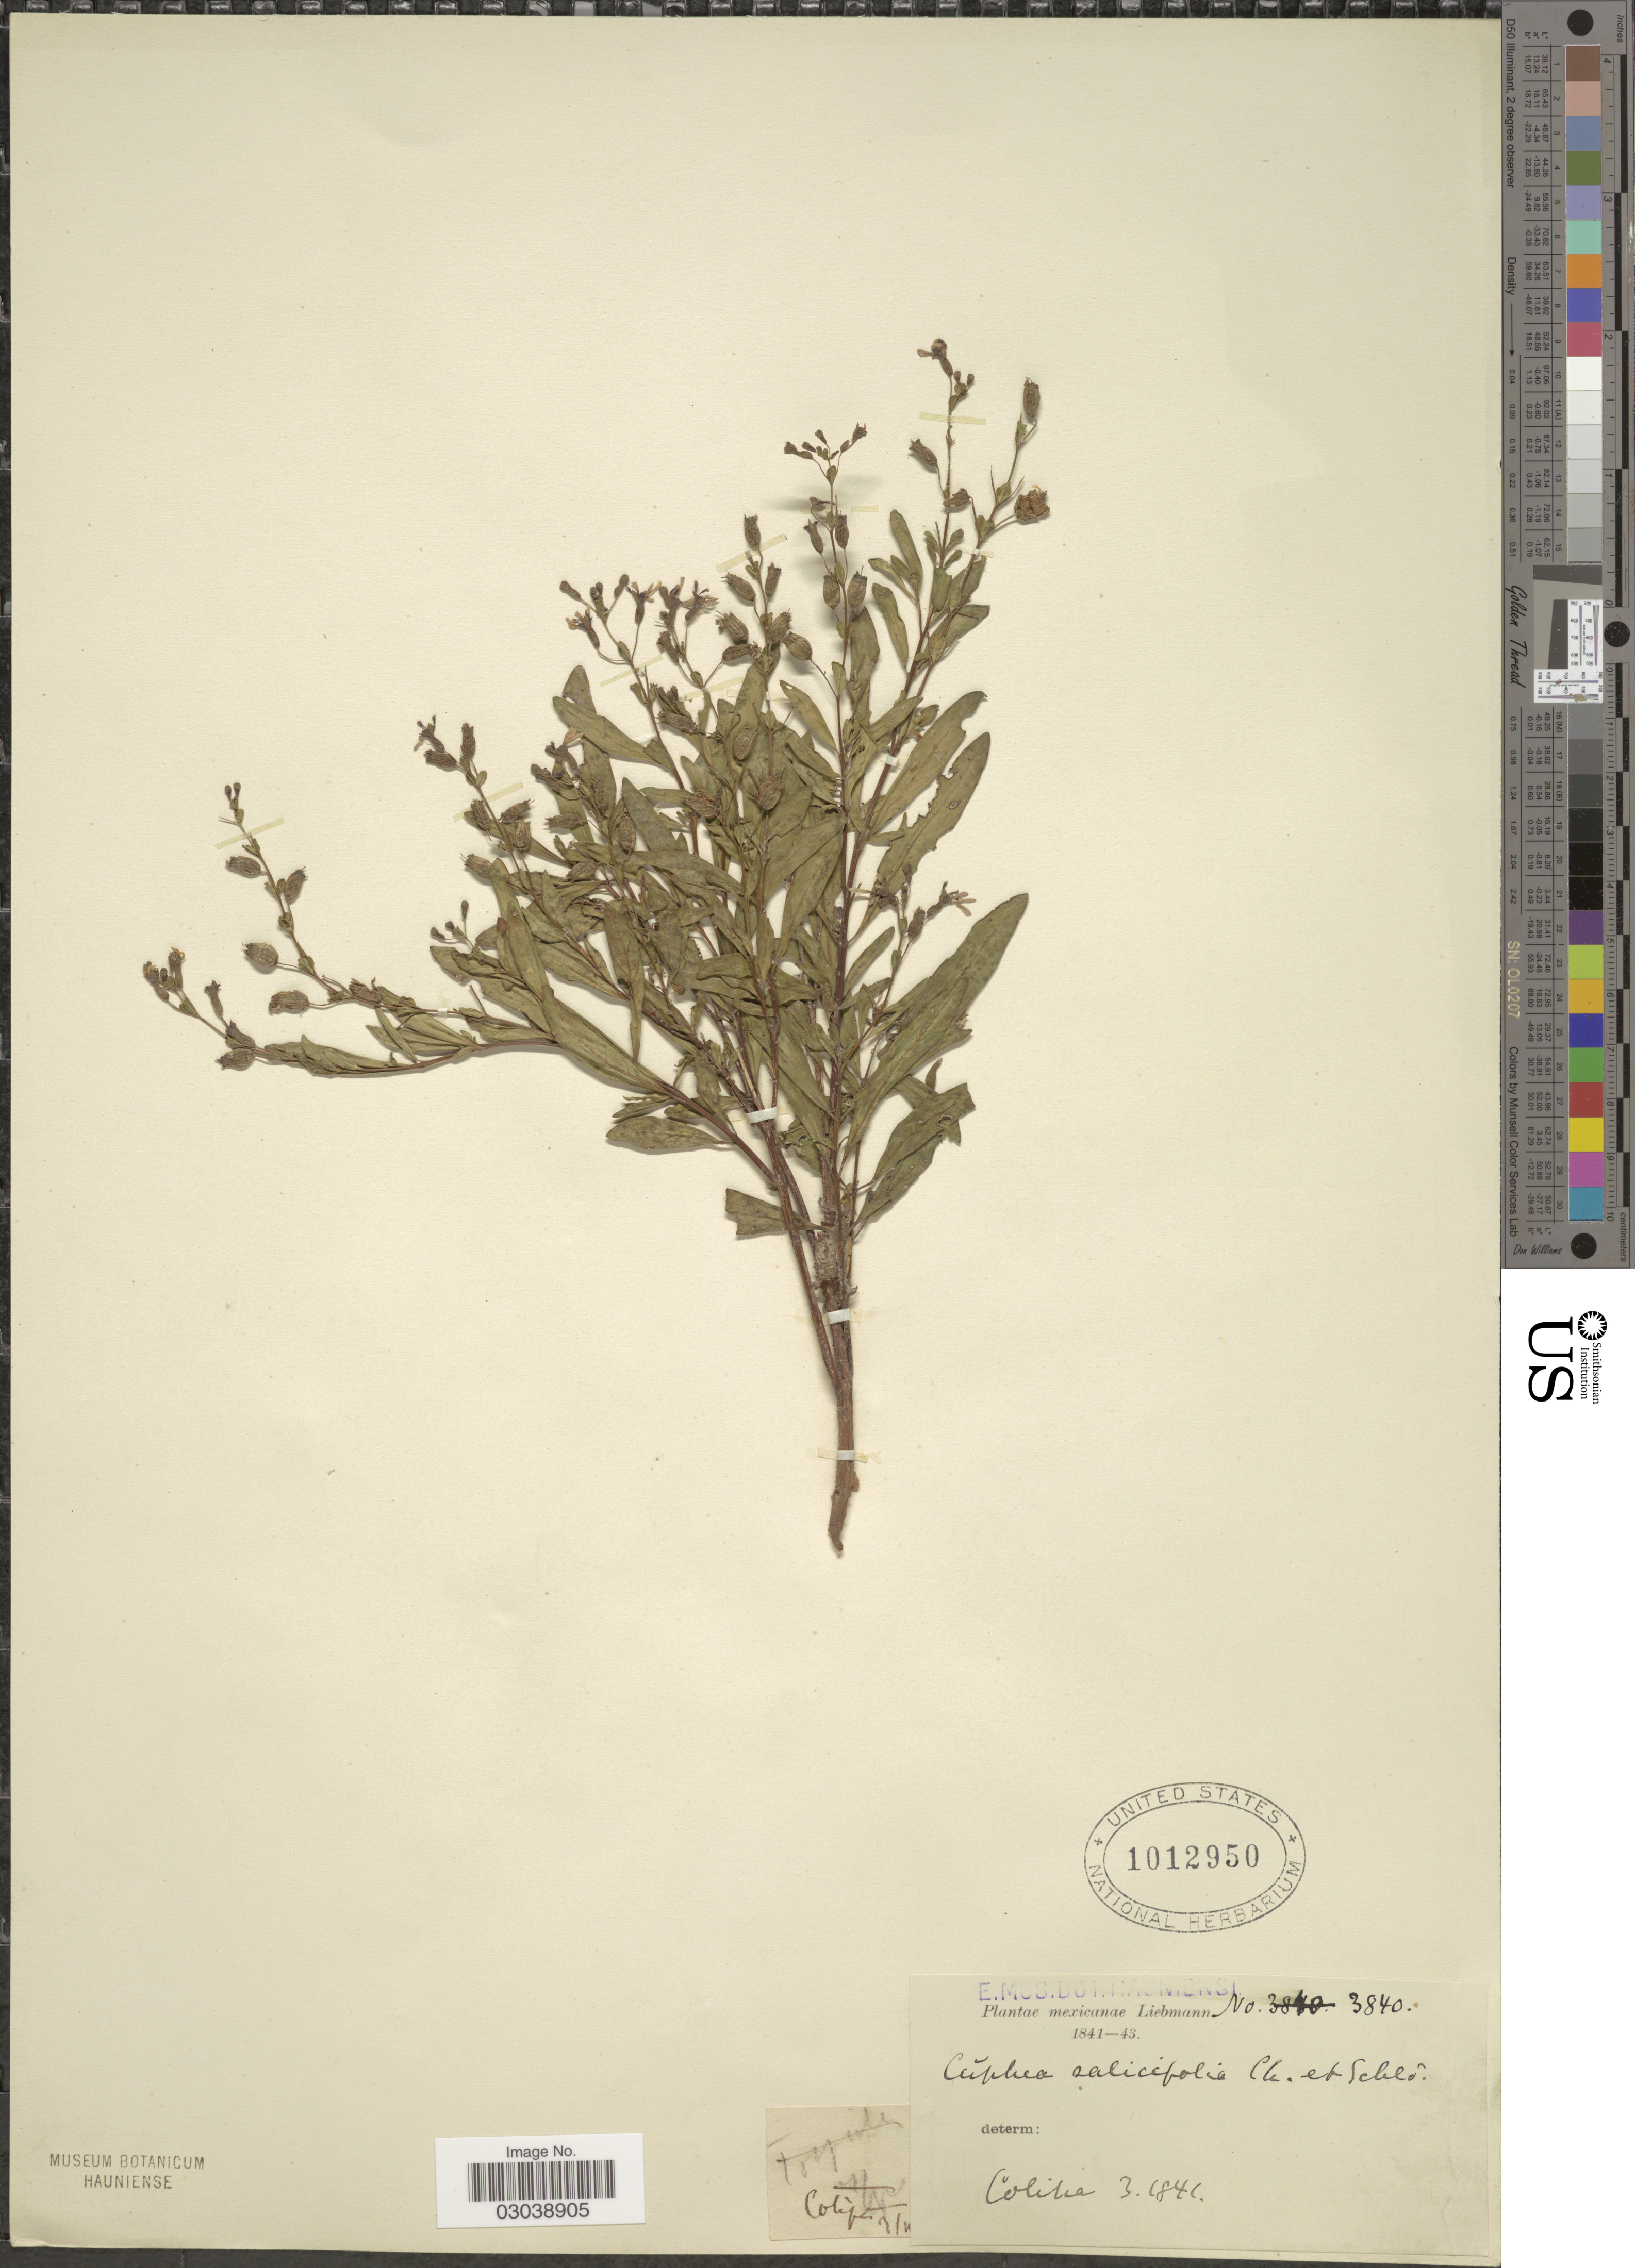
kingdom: Plantae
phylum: Tracheophyta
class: Magnoliopsida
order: Myrtales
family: Lythraceae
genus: Cuphea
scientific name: Cuphea salicifolia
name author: Schltdl. & Cham.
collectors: Liebmann, --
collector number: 3840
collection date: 1841-03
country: Mexico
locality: Colipa.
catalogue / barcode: US 1012950